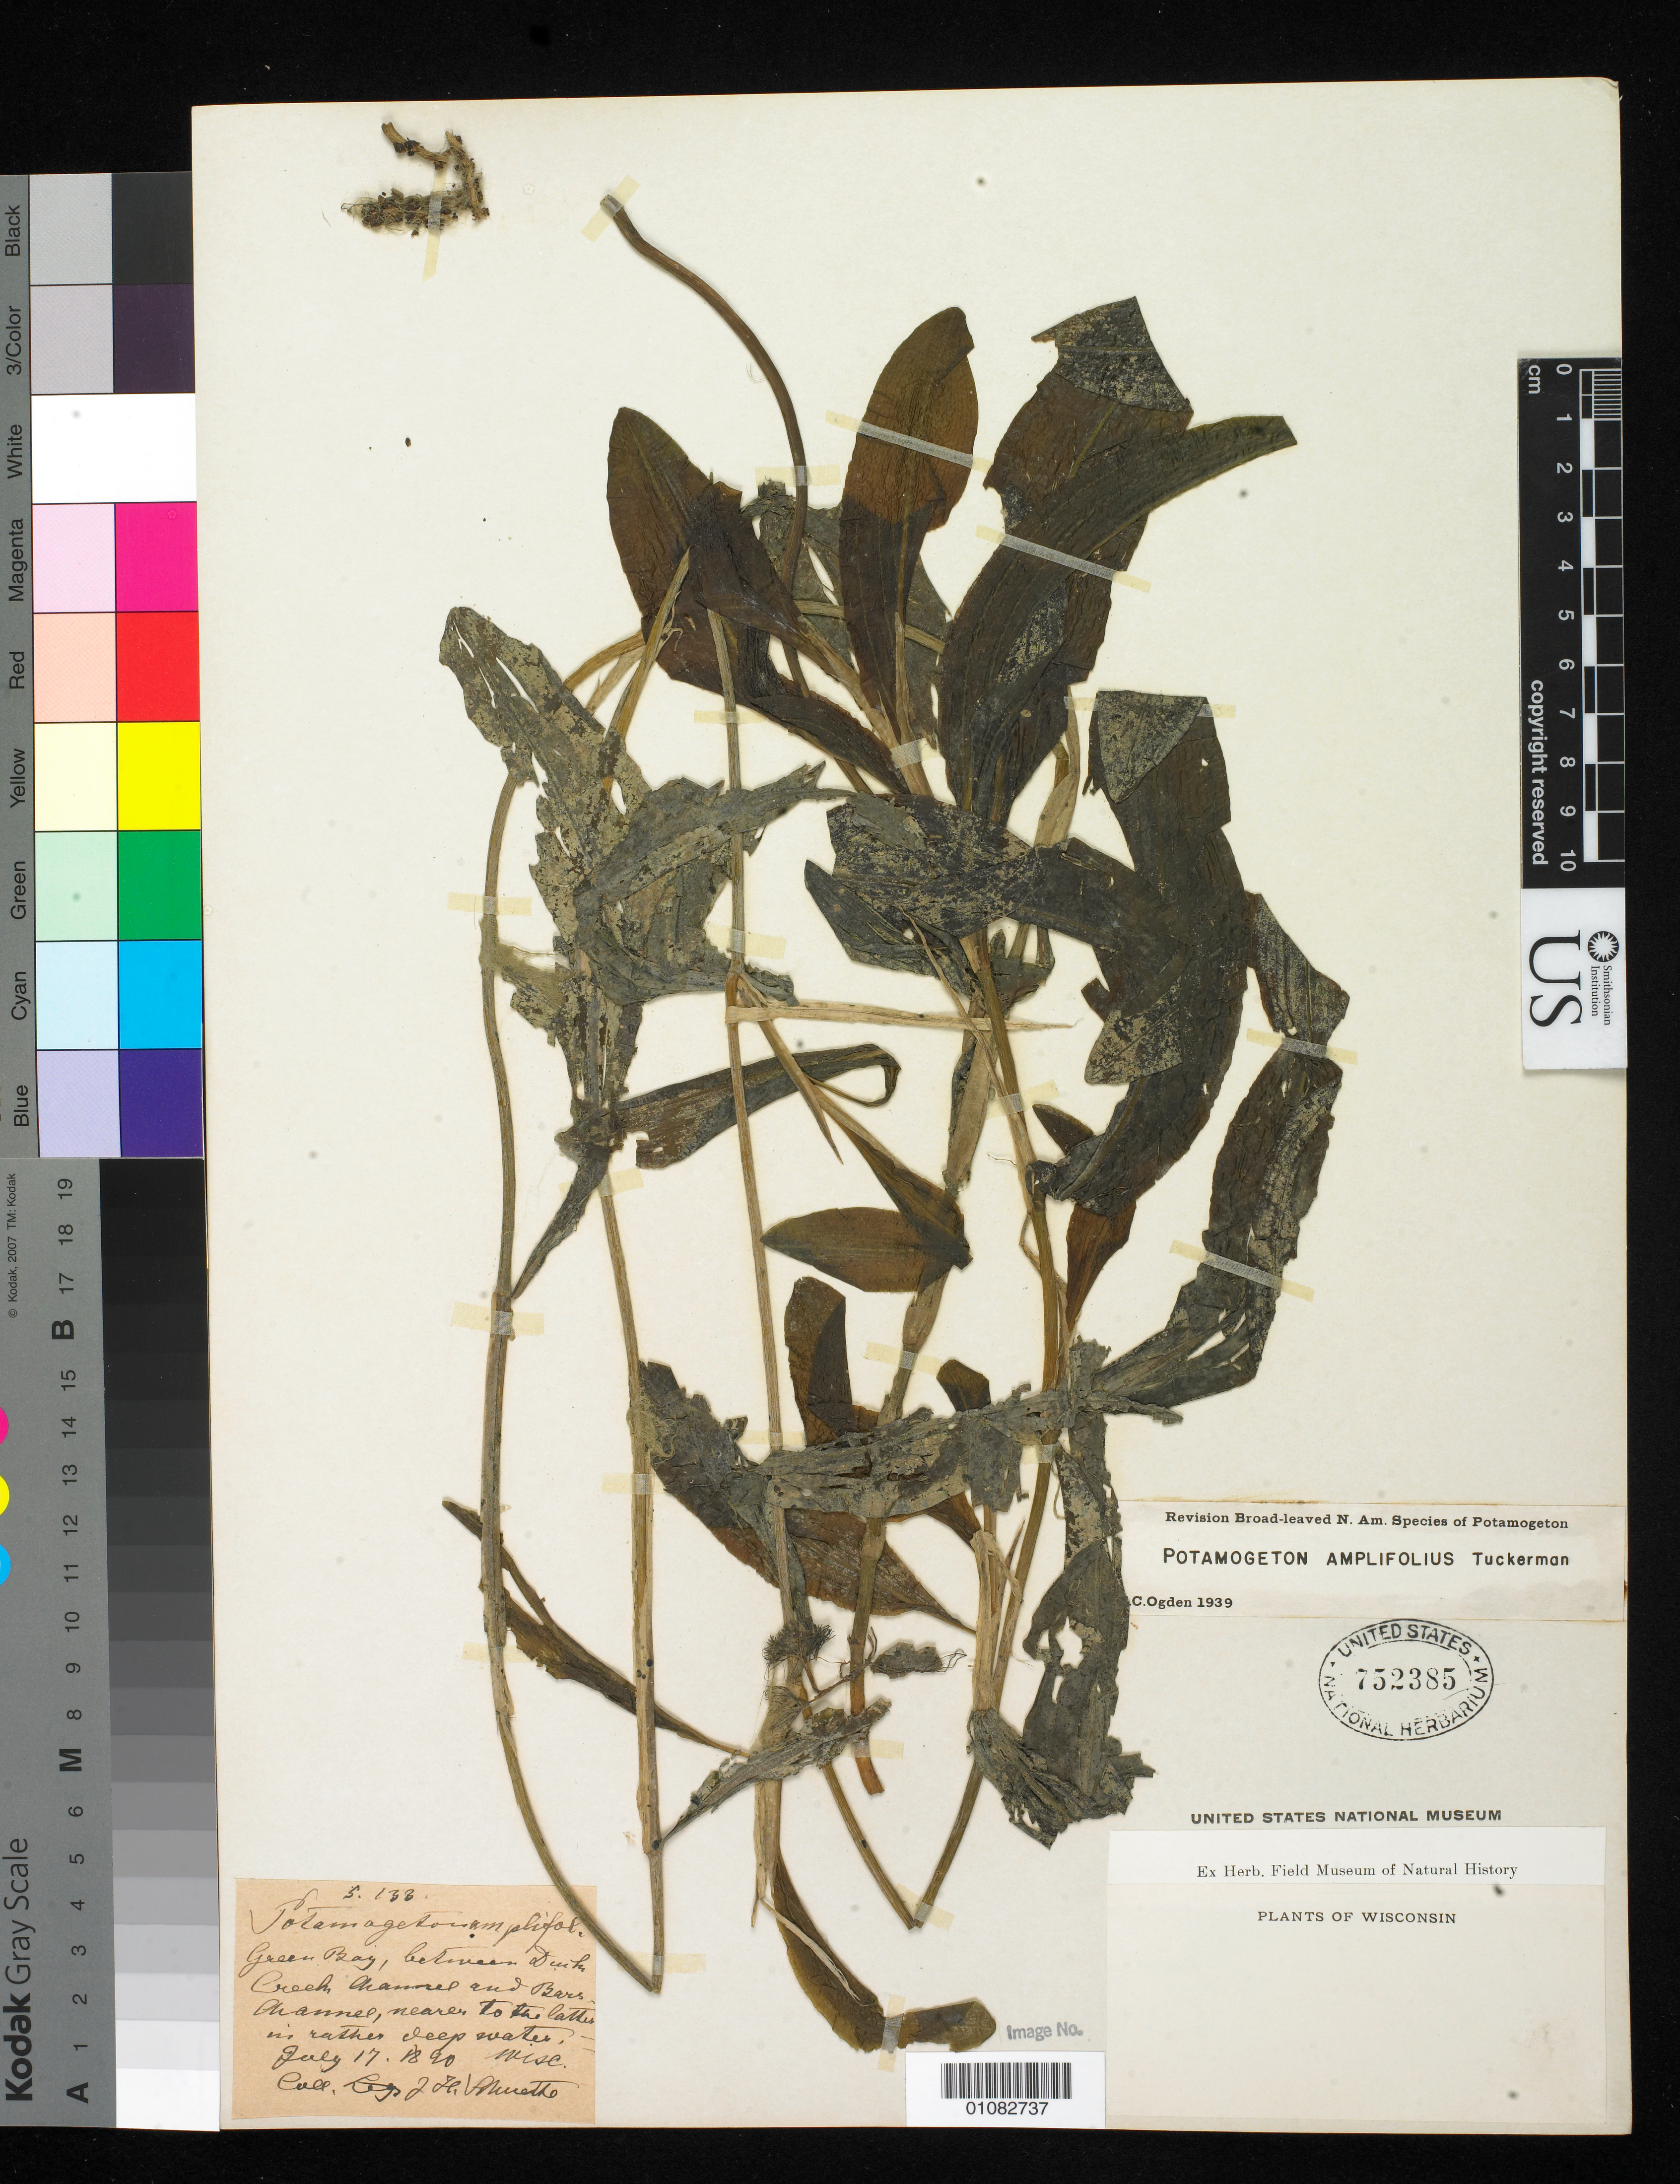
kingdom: Plantae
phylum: Tracheophyta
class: Liliopsida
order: Alismatales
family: Potamogetonaceae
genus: Potamogeton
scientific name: Potamogeton amplifolius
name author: Tuckerm.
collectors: J. Schuette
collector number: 5133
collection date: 1890-07-17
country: United States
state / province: Wisconsin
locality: between Dwhr (?) Creek Channel and Bars Channel, nearer to the latter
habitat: In rather deep water.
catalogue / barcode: US 752385